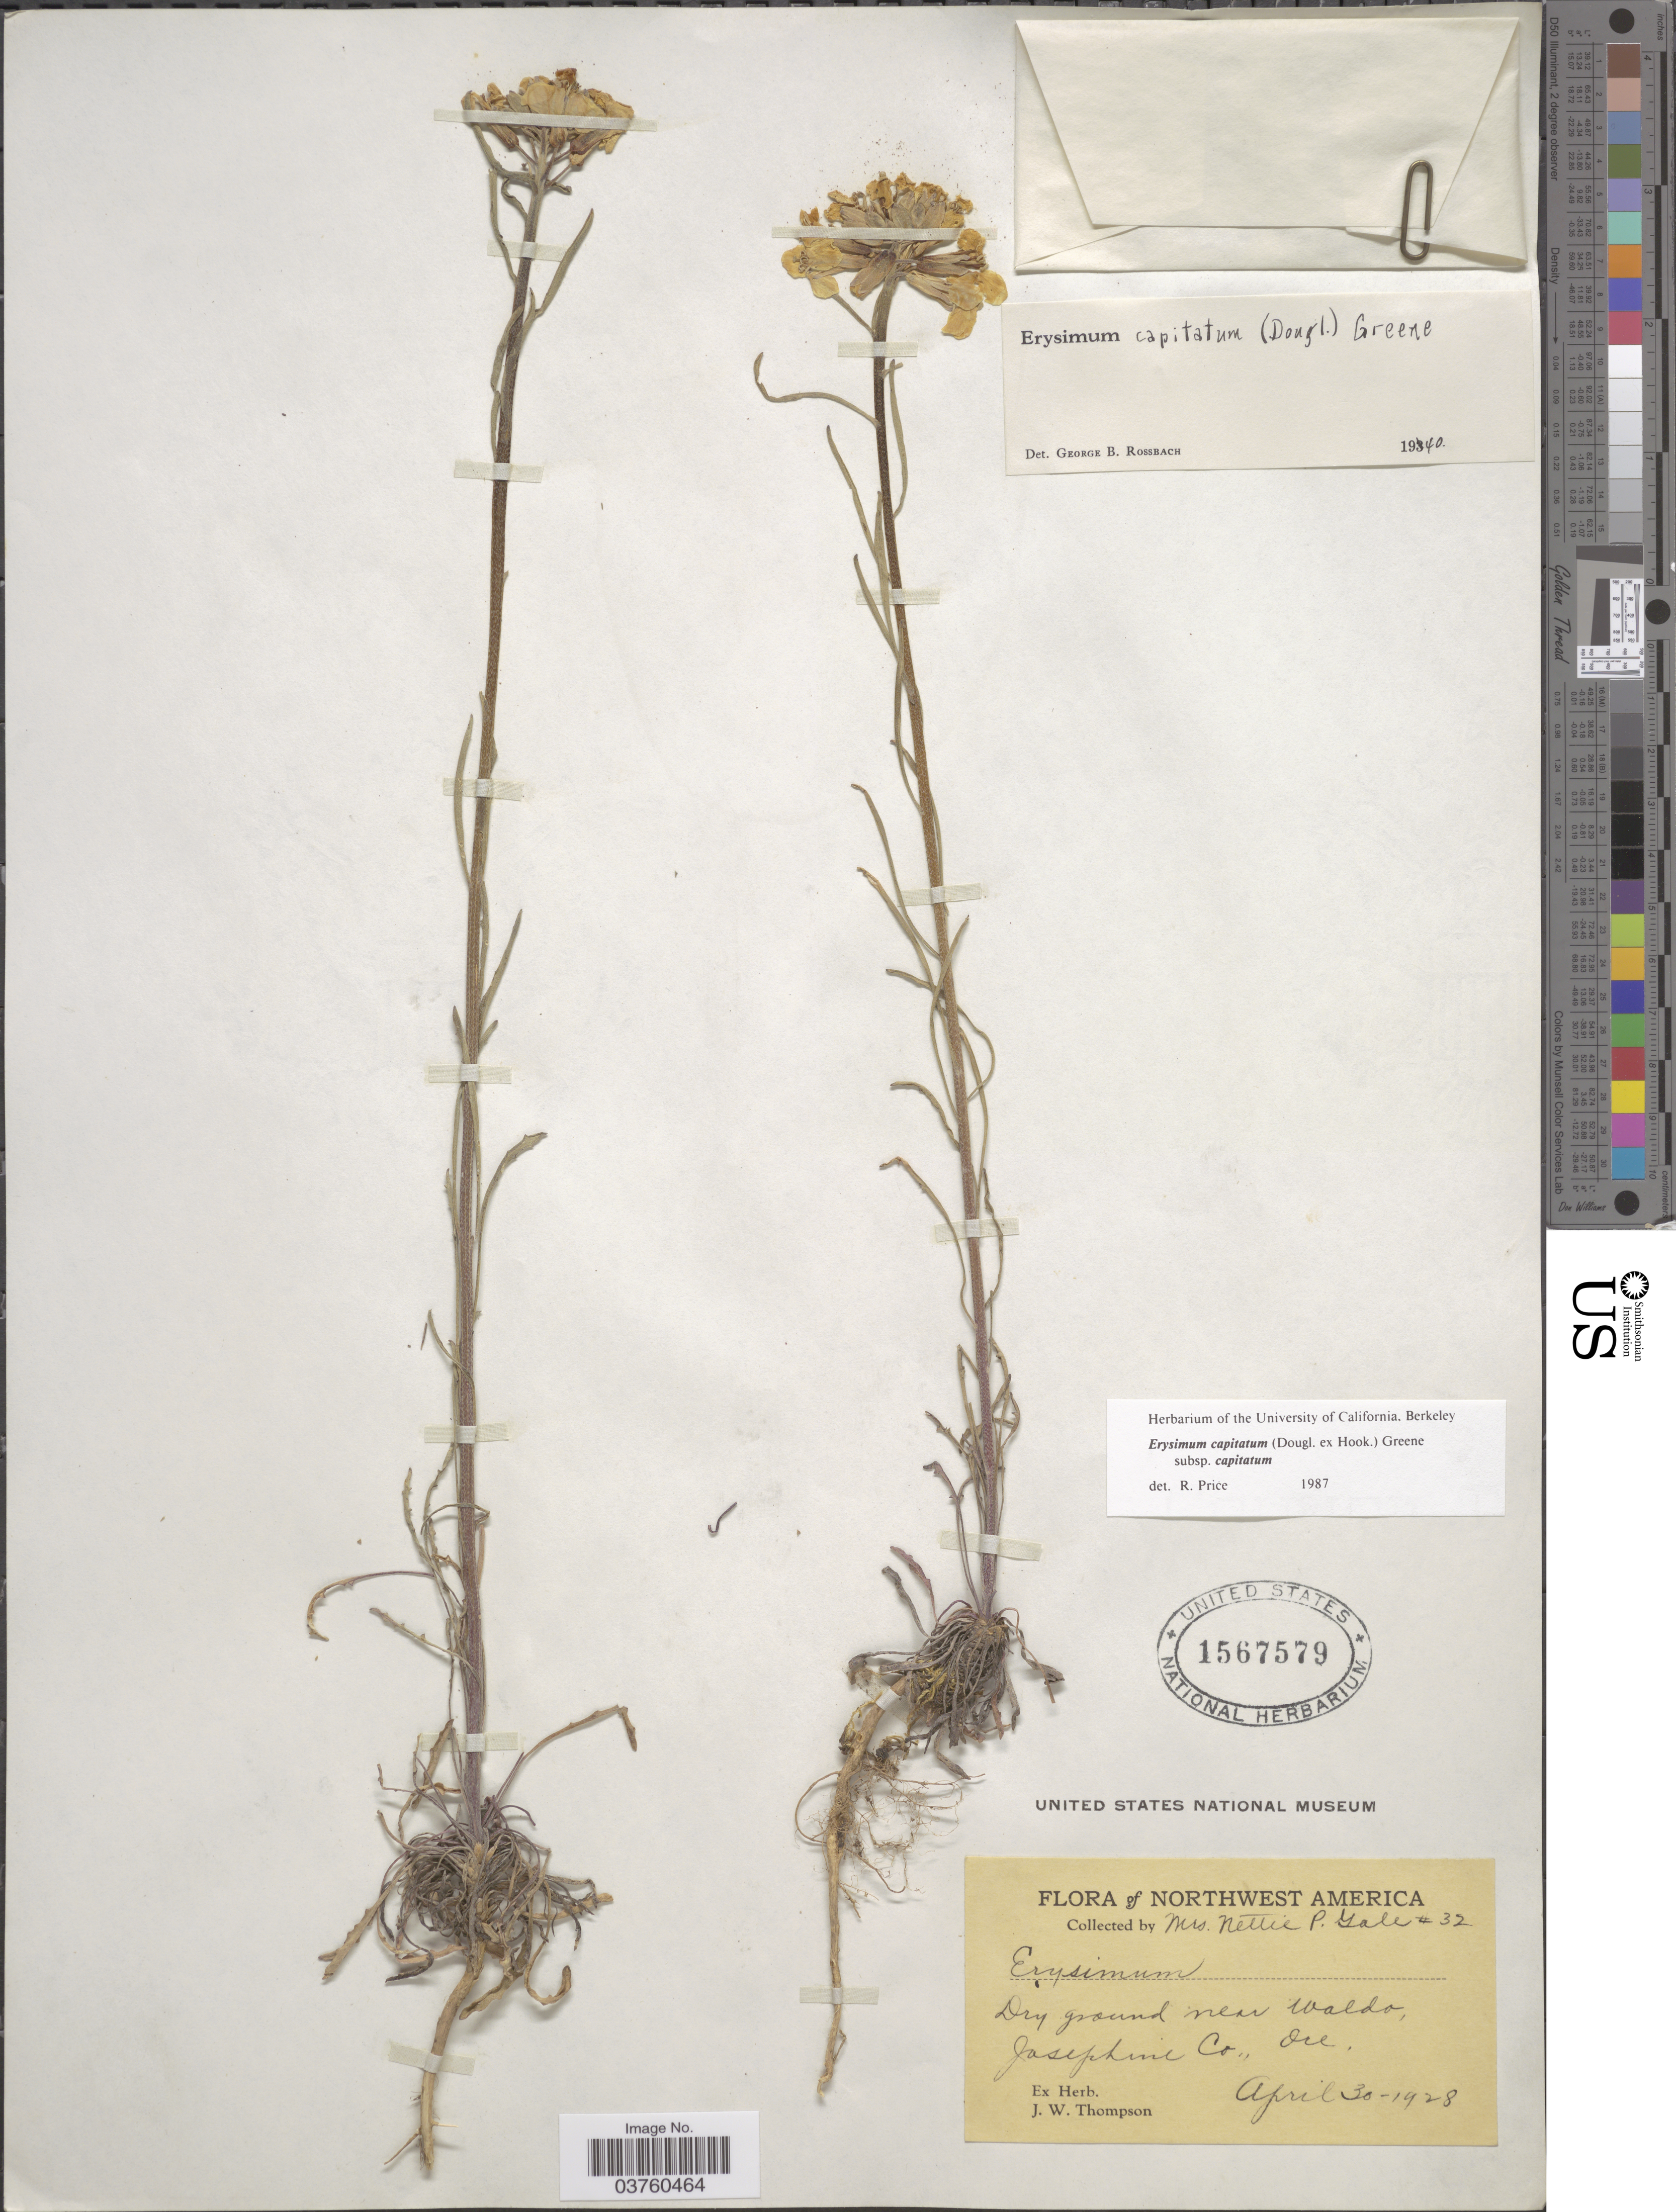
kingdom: Plantae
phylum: Tracheophyta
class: Magnoliopsida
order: Brassicales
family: Brassicaceae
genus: Erysimum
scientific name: Erysimum capitatum subsp. capitatum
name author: (Douglas ex Hook.) Greene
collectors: N. Gale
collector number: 32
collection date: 1928-04-30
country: United States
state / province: Oregon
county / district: Josephine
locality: Northwest America. Dry ground near Waldo, Josephine Co.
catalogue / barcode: US 1567579